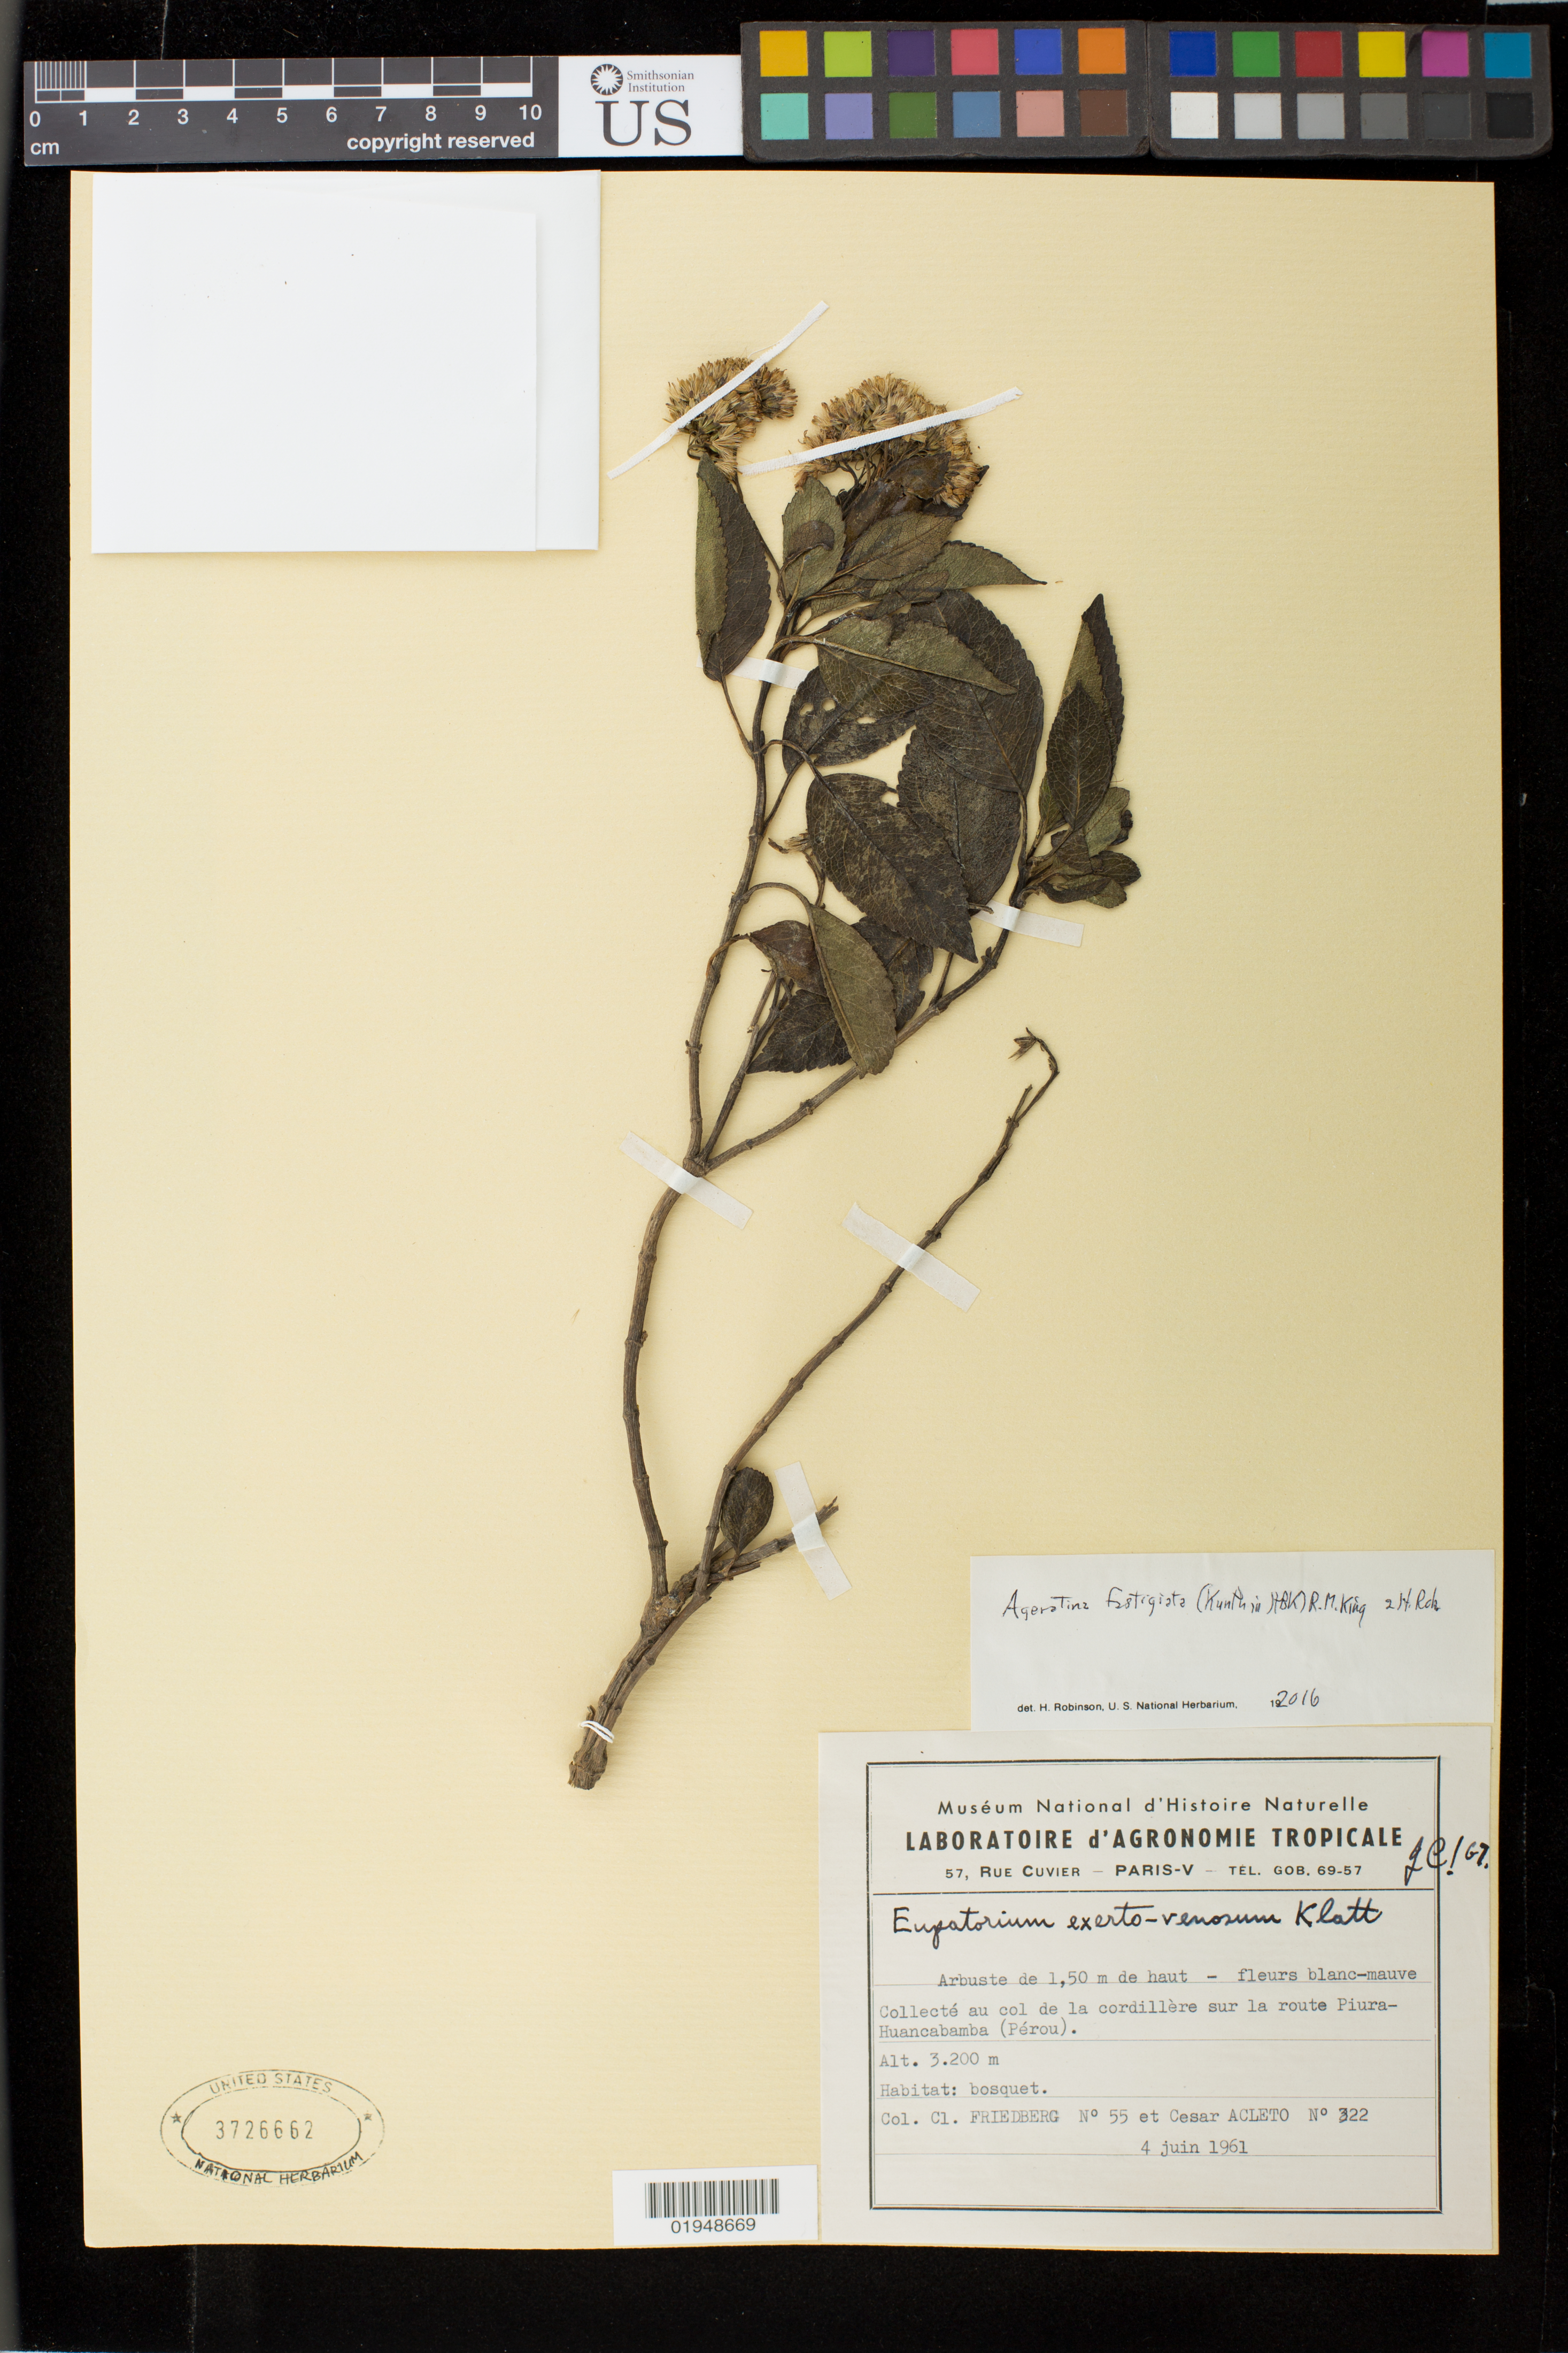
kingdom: Plantae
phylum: Tracheophyta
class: Magnoliopsida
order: Asterales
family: Asteraceae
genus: Ageratina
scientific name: Ageratina fastigiata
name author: (Kunth) R.M. King & H. Rob.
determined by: Robinson, Harold E.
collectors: C. Friedberg & C. Acleto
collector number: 55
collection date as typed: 4 juin 1961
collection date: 1961-06-04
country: Peru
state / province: Piura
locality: près du col la cordillère sur la route Piura-Huancabamba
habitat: bosquet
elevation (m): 3200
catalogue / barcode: US 3726662